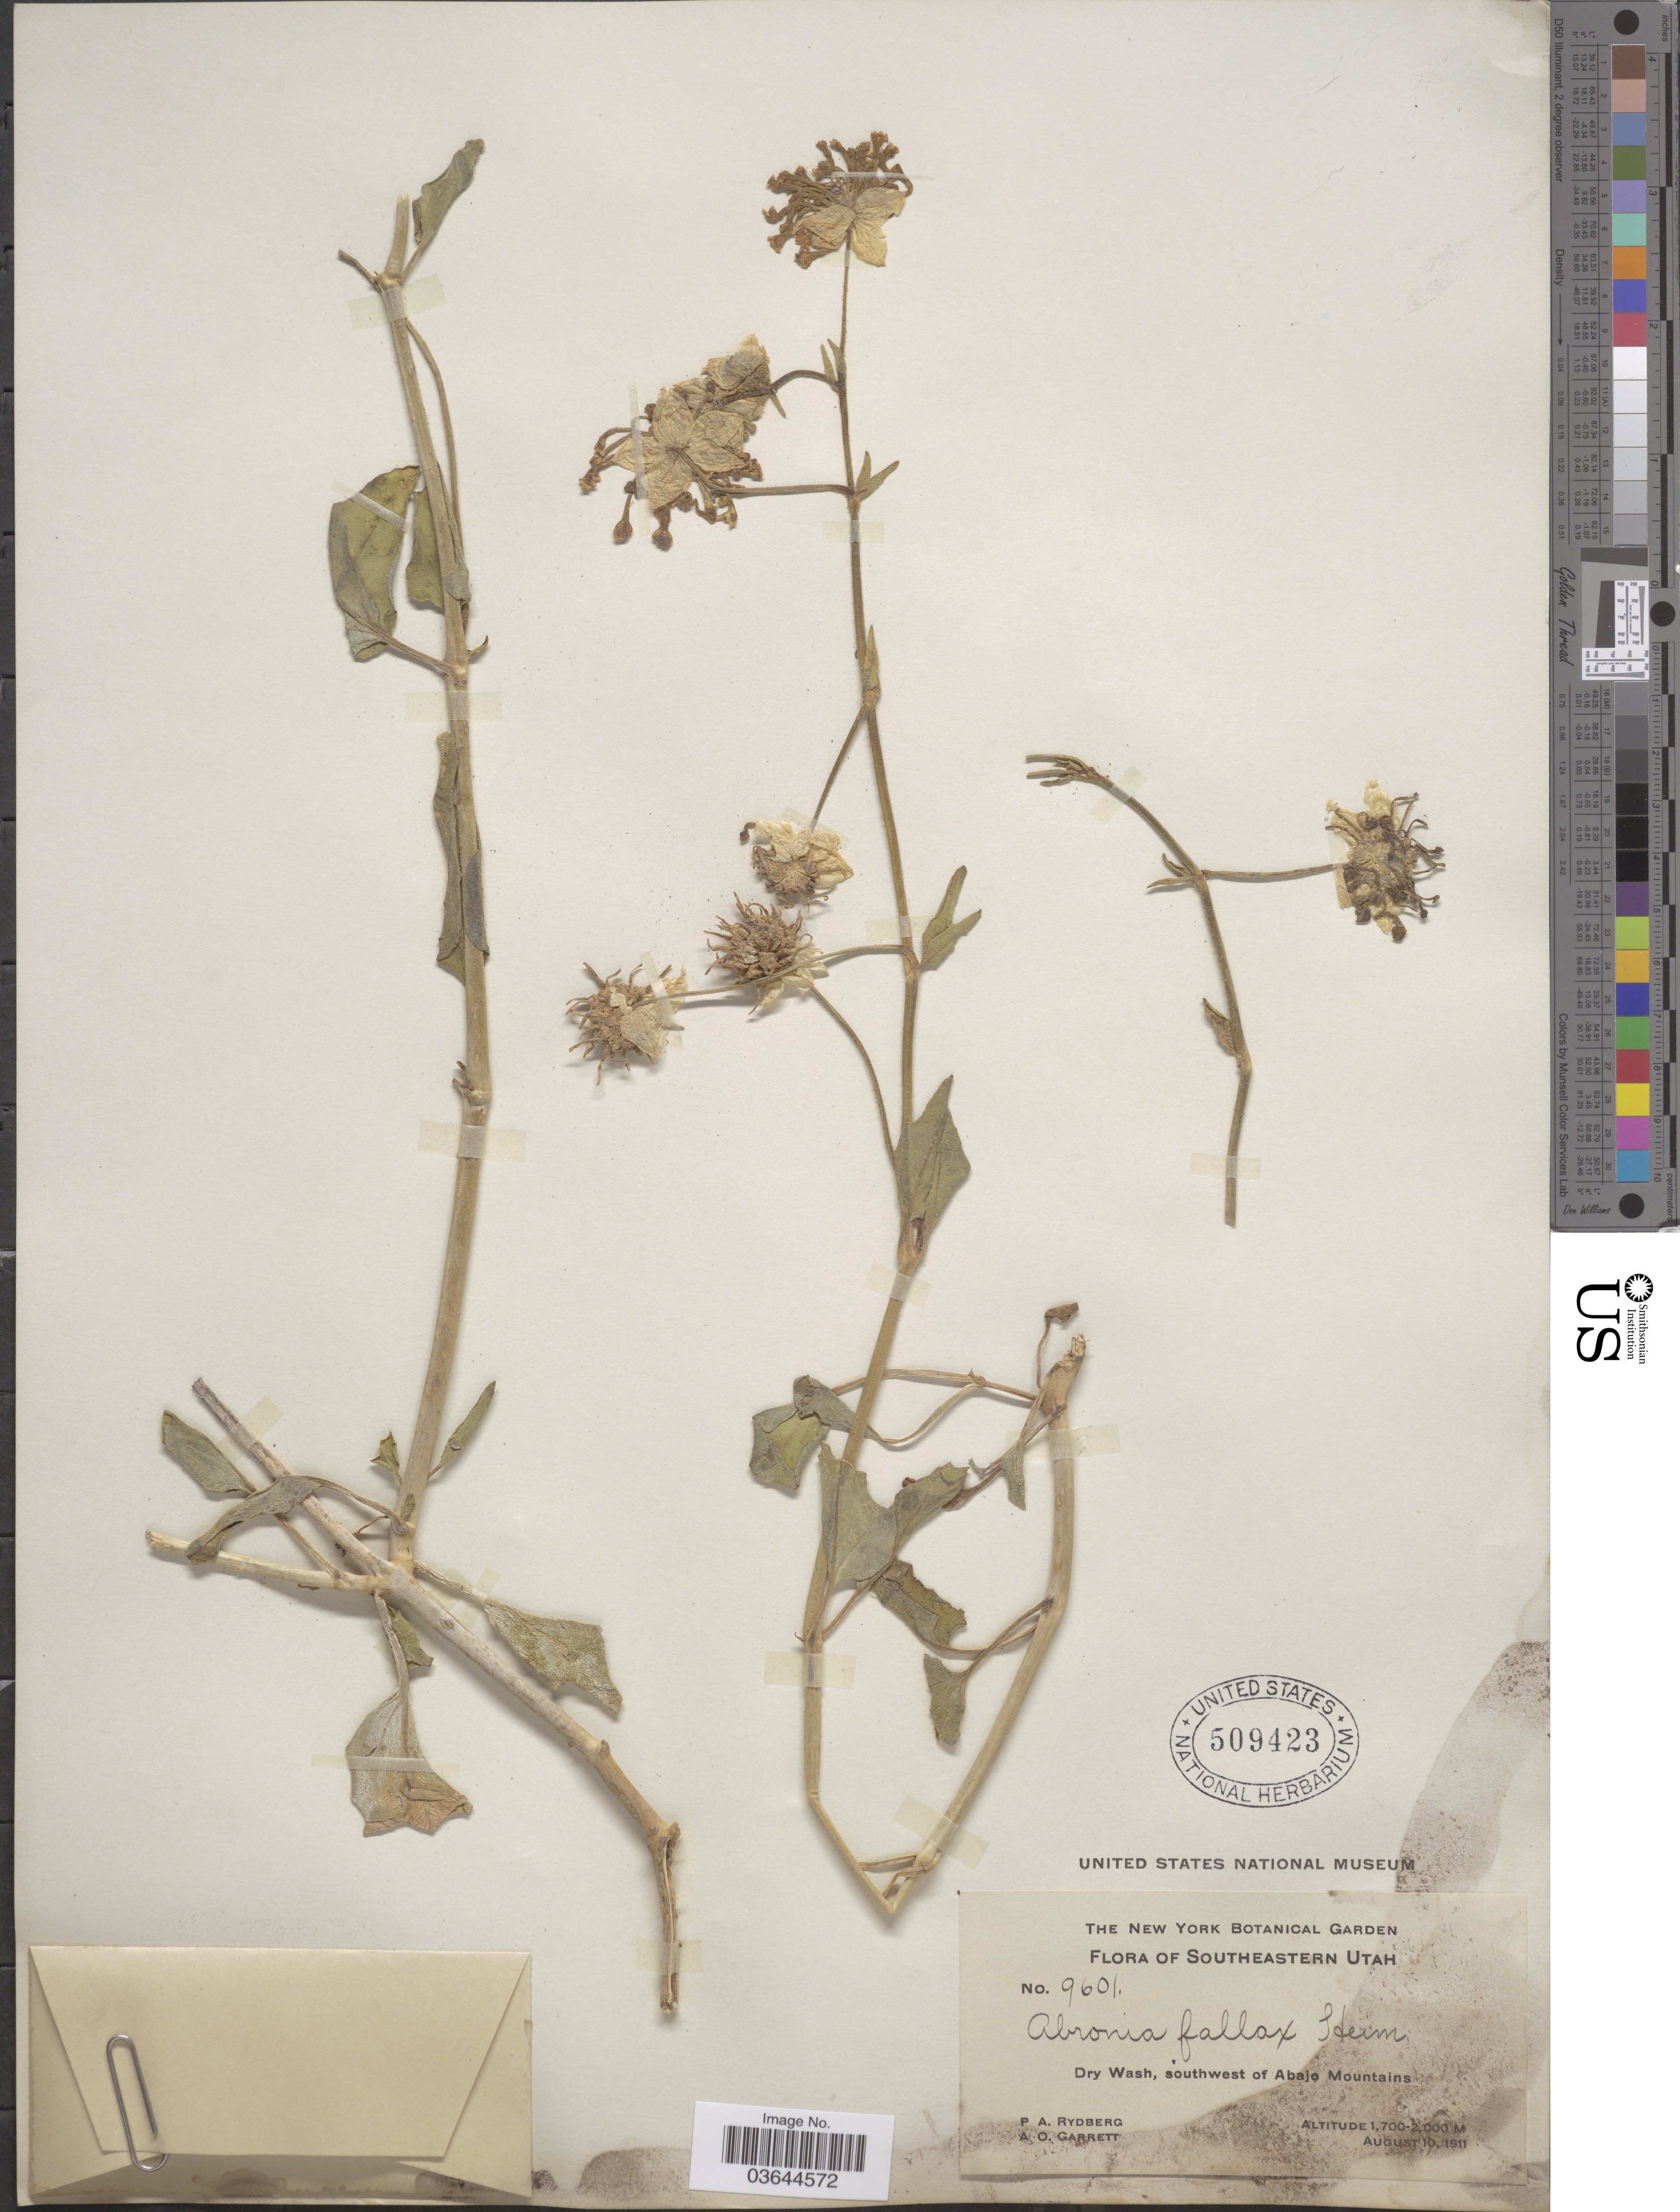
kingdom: Plantae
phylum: Tracheophyta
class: Magnoliopsida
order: Caryophyllales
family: Nyctaginaceae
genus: Abronia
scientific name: Abronia fragrans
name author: Nutt. ex Hook.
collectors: P. A. Rydberg & A. O. Garrett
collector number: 9601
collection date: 1911-08-10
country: United States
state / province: Utah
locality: Southeastern Utah. Dry wash, southwest of Abajo Mountains.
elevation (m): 1700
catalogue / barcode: US 509423